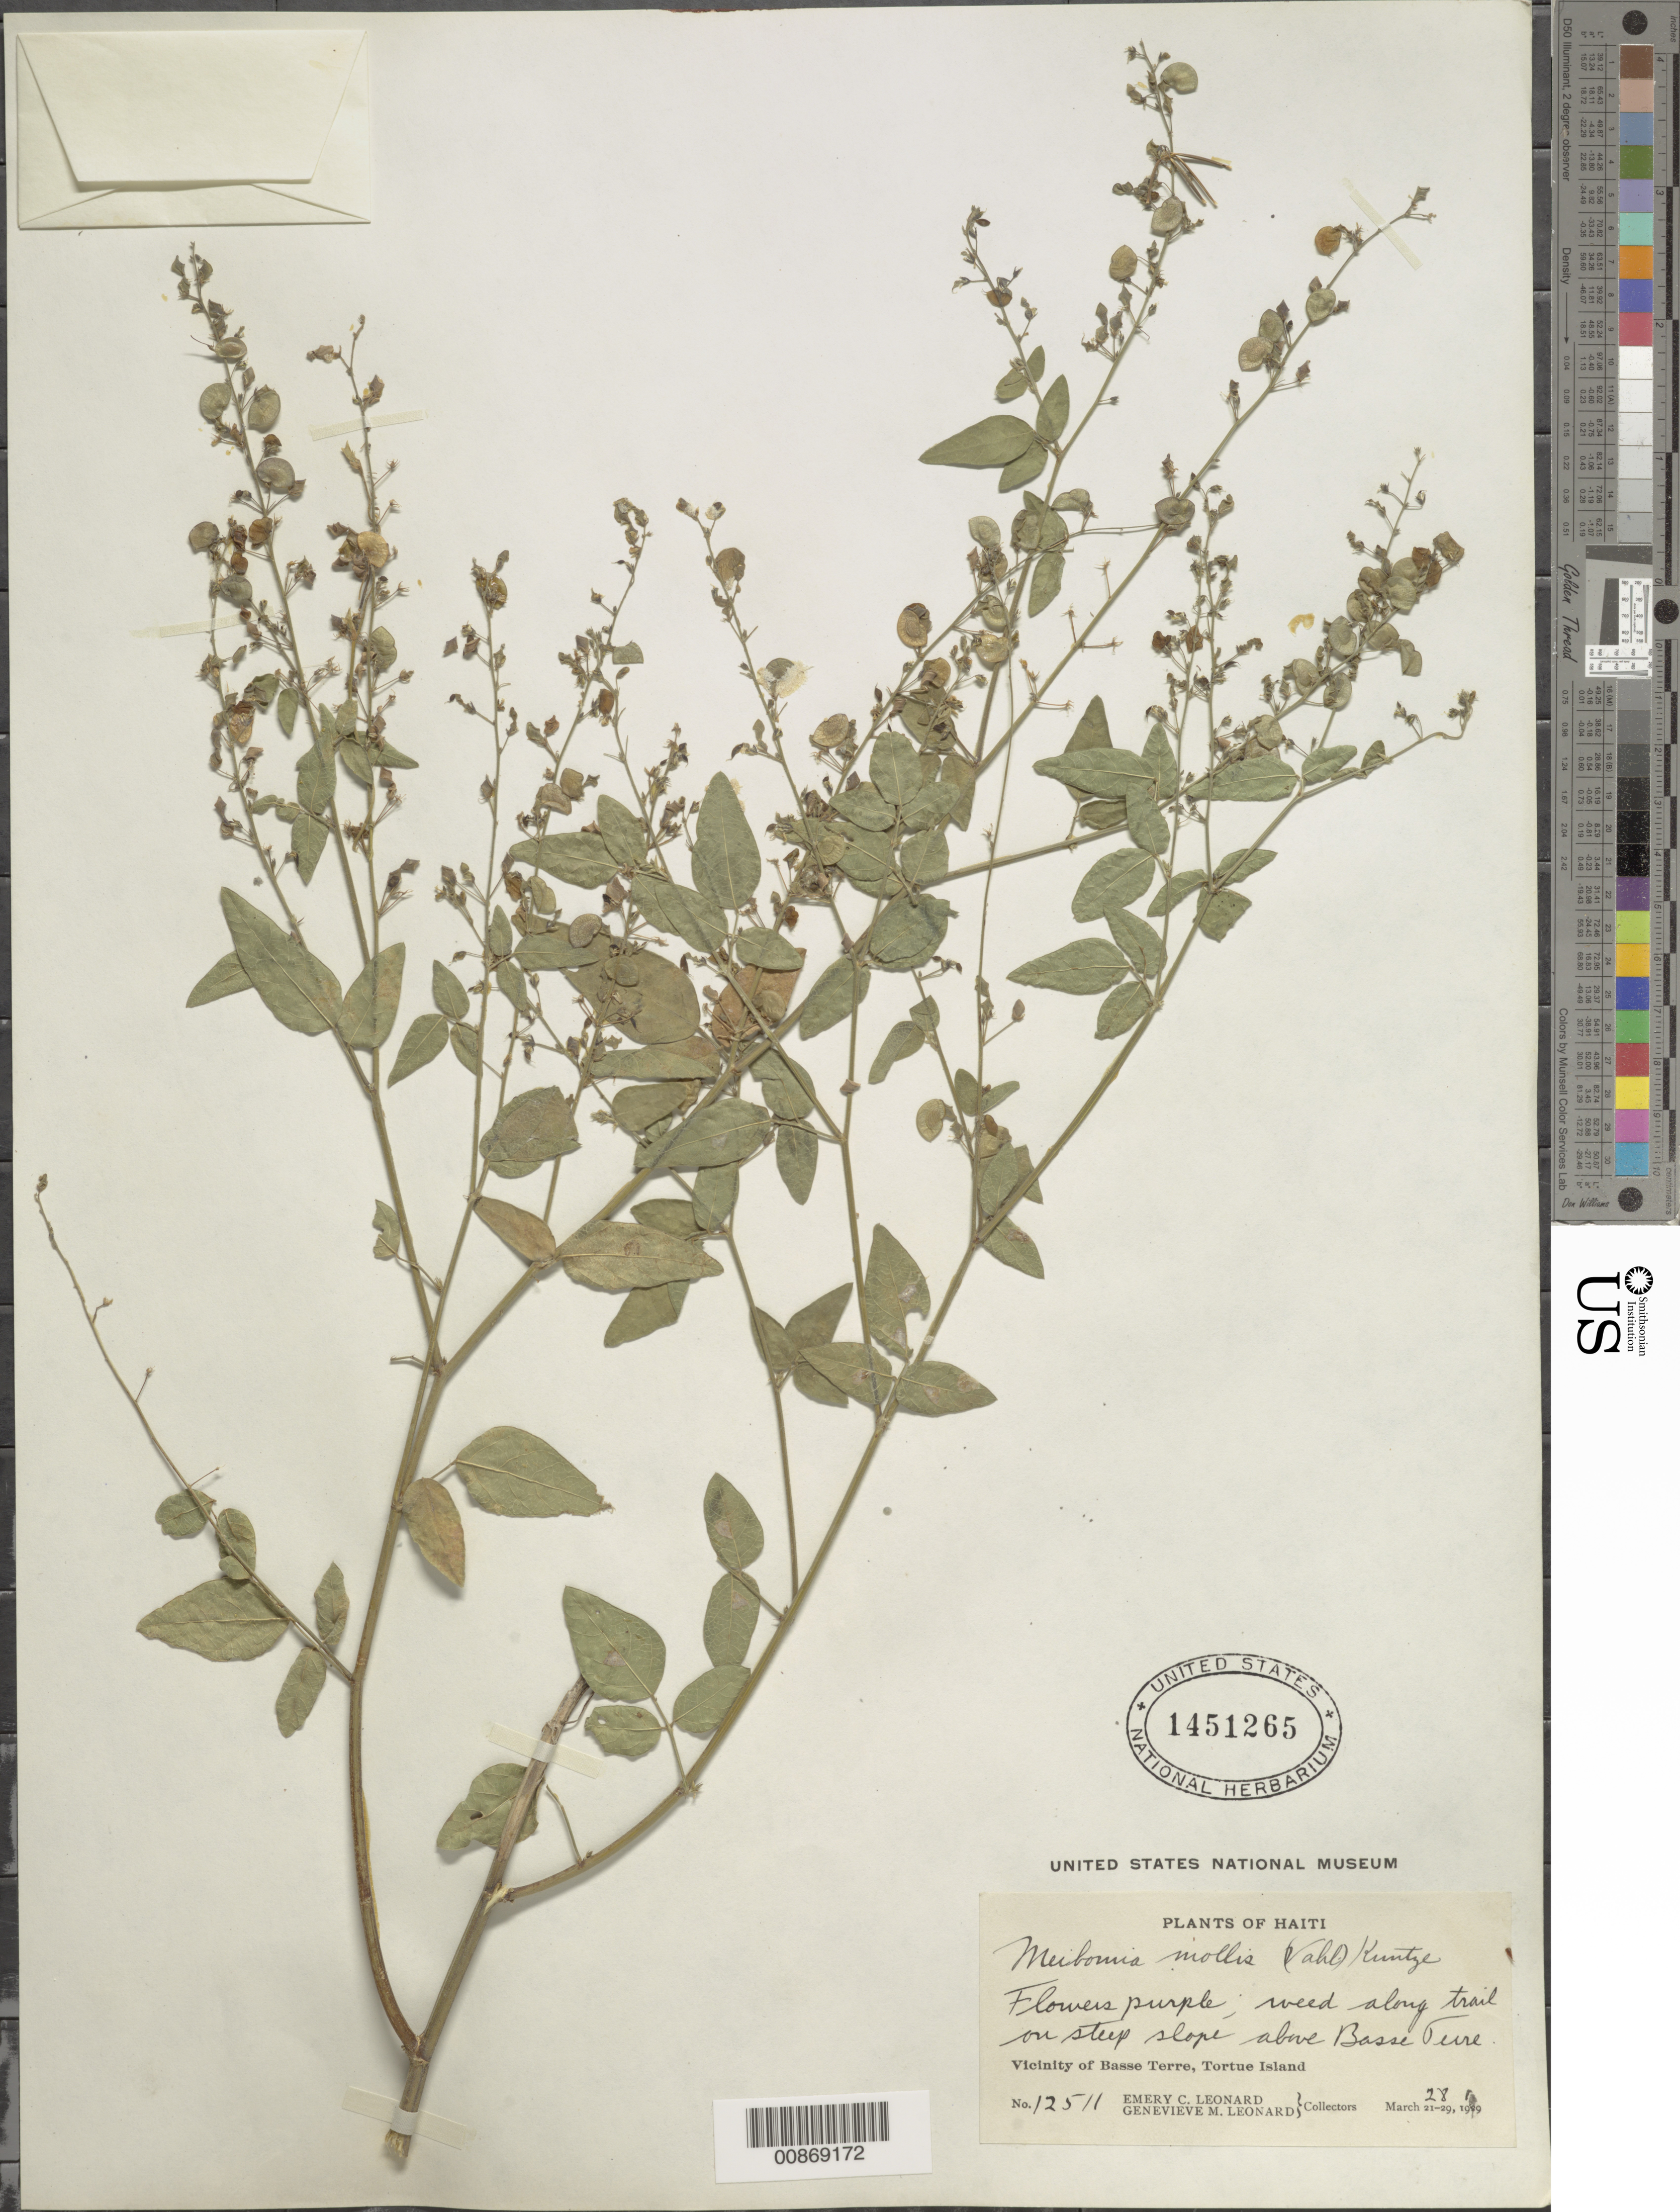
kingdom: Plantae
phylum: Tracheophyta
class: Magnoliopsida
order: Fabales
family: Fabaceae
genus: Desmodium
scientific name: Desmodium glabrum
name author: (Mill.) DC.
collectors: E. C. Leonard & G. M. Leonard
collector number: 12511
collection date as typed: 28 Mar 1929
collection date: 1929-03-28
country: Haiti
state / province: Nord-Óuest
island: Île de la Tortue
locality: Along trail on steep slope above Basse Terre, Tortue Island.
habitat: Along trail on steep slope.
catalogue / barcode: US 1451265